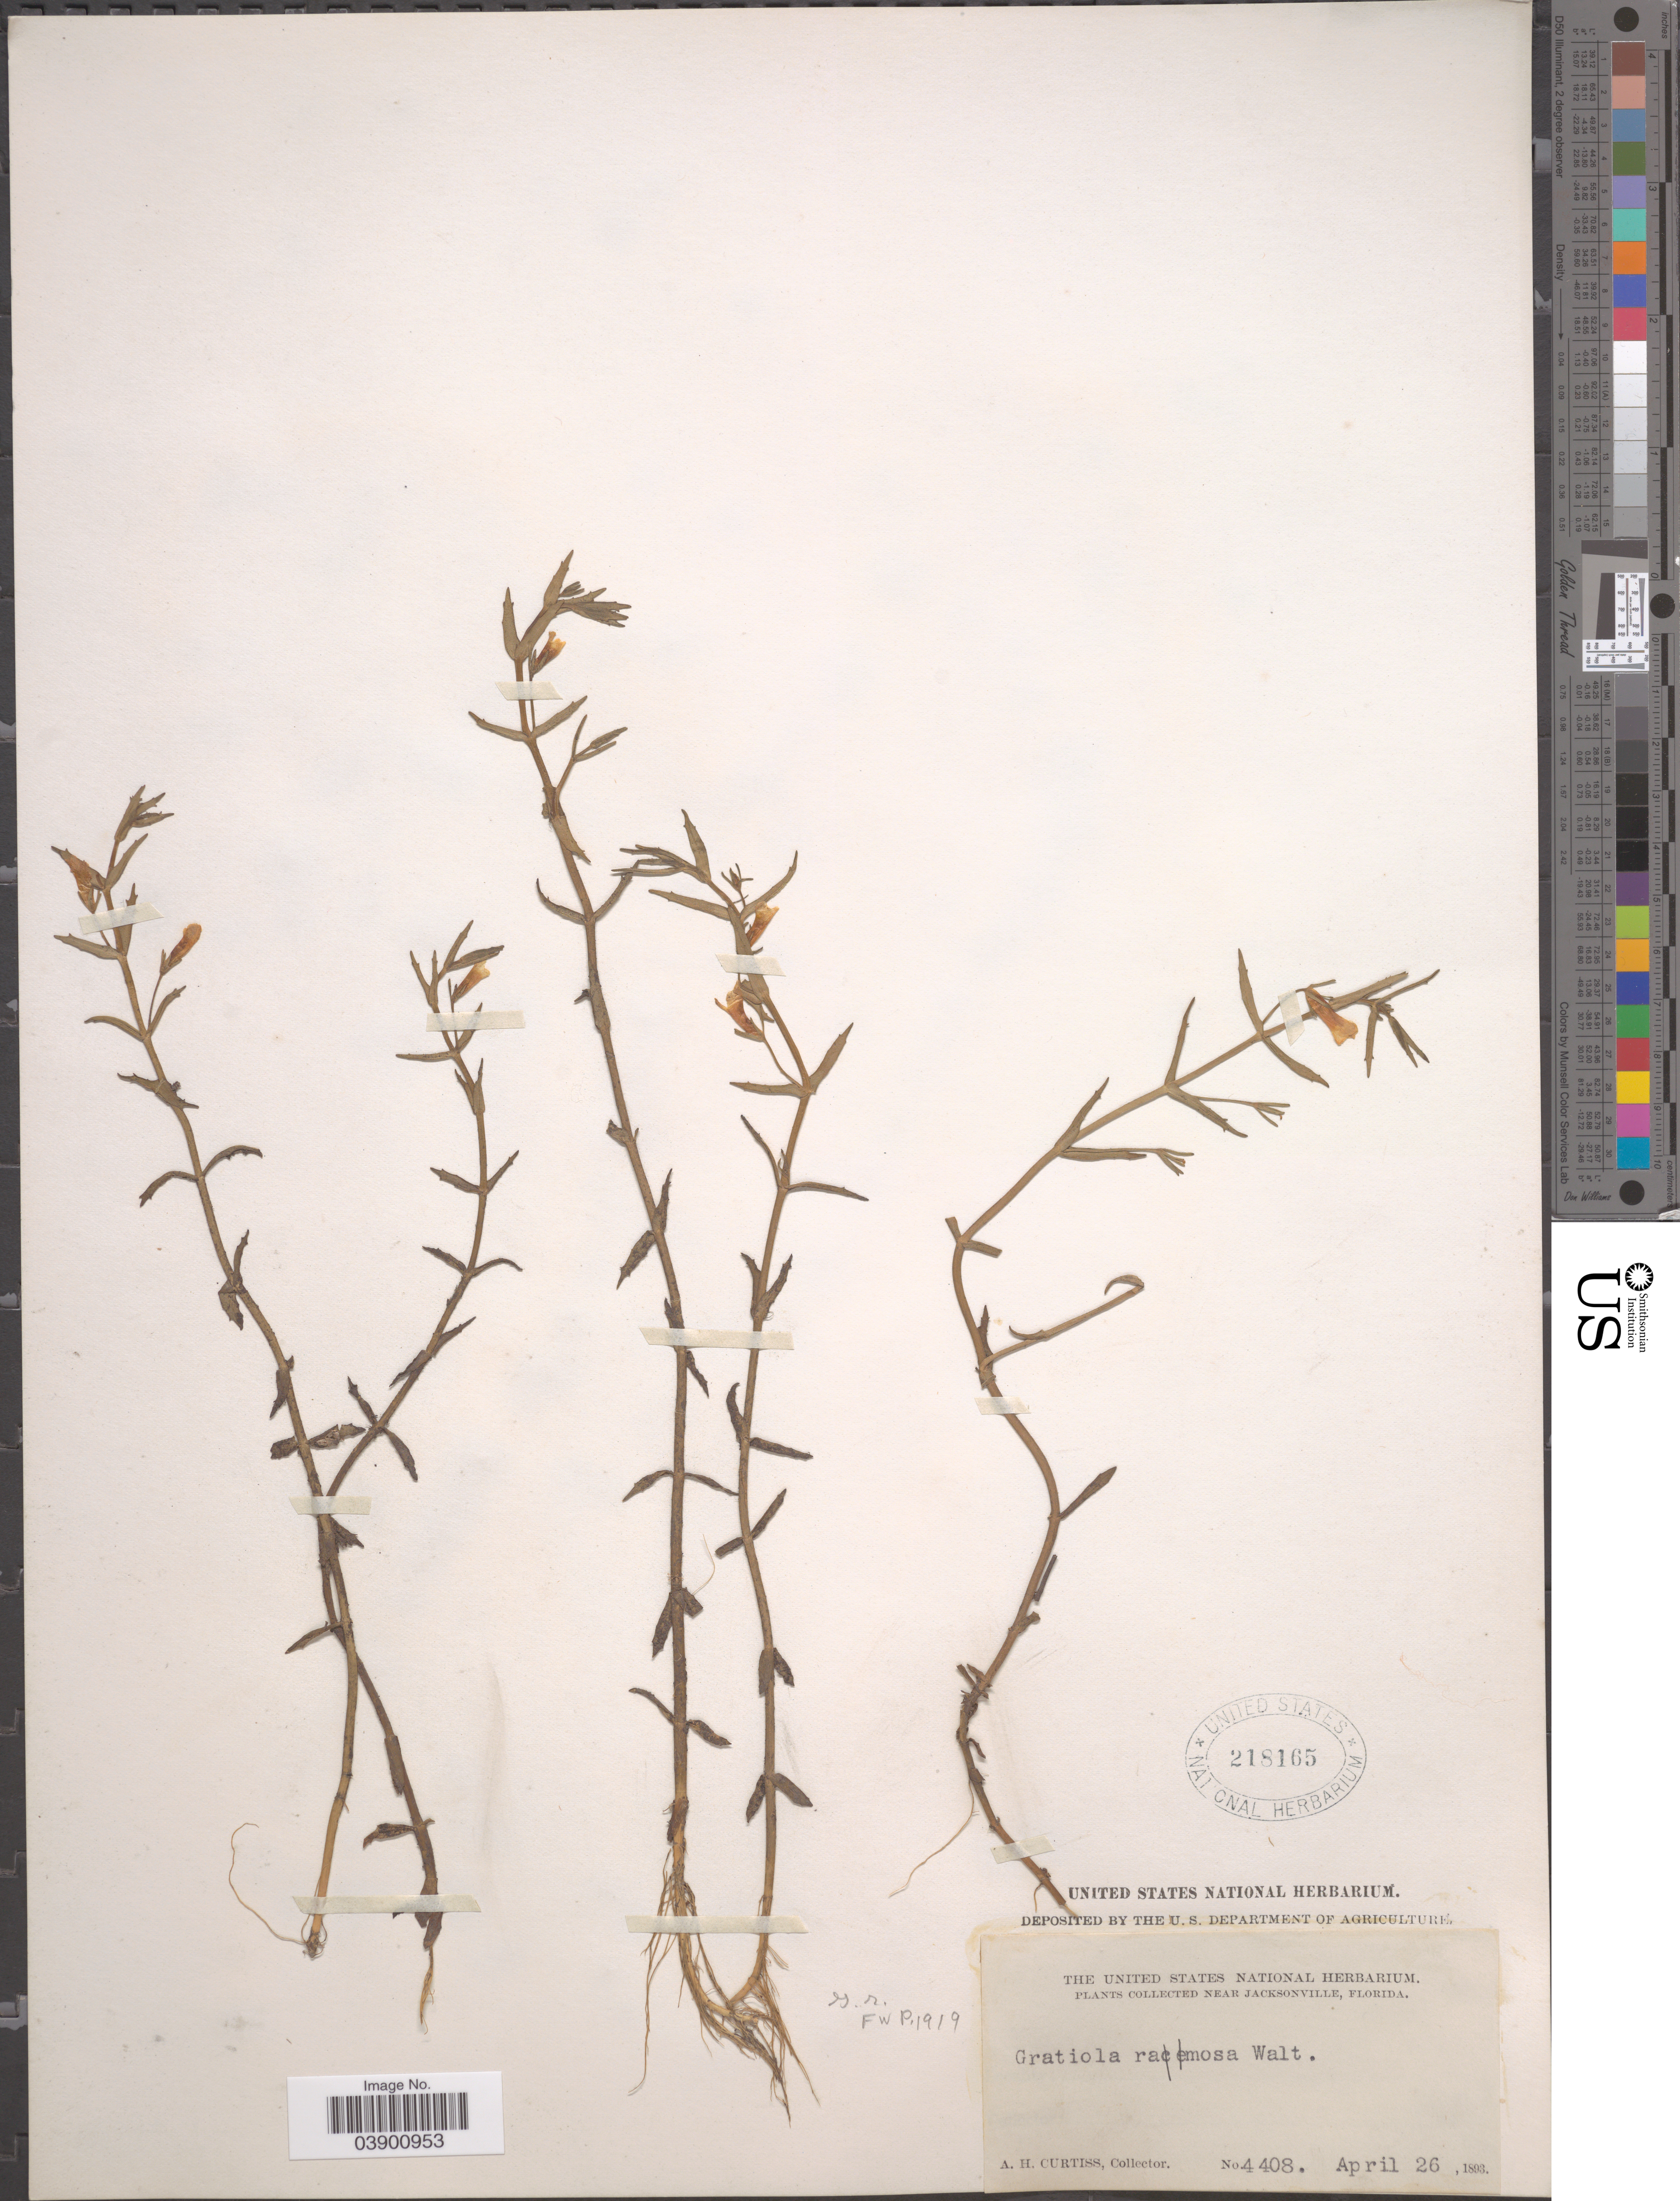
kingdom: Plantae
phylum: Tracheophyta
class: Magnoliopsida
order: Lamiales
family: Plantaginaceae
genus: Gratiola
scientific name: Gratiola ramosa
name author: Walter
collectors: A. H. Curtiss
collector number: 4408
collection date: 1893-04-26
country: United States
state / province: Florida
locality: Near Jacksonville.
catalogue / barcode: US 218165